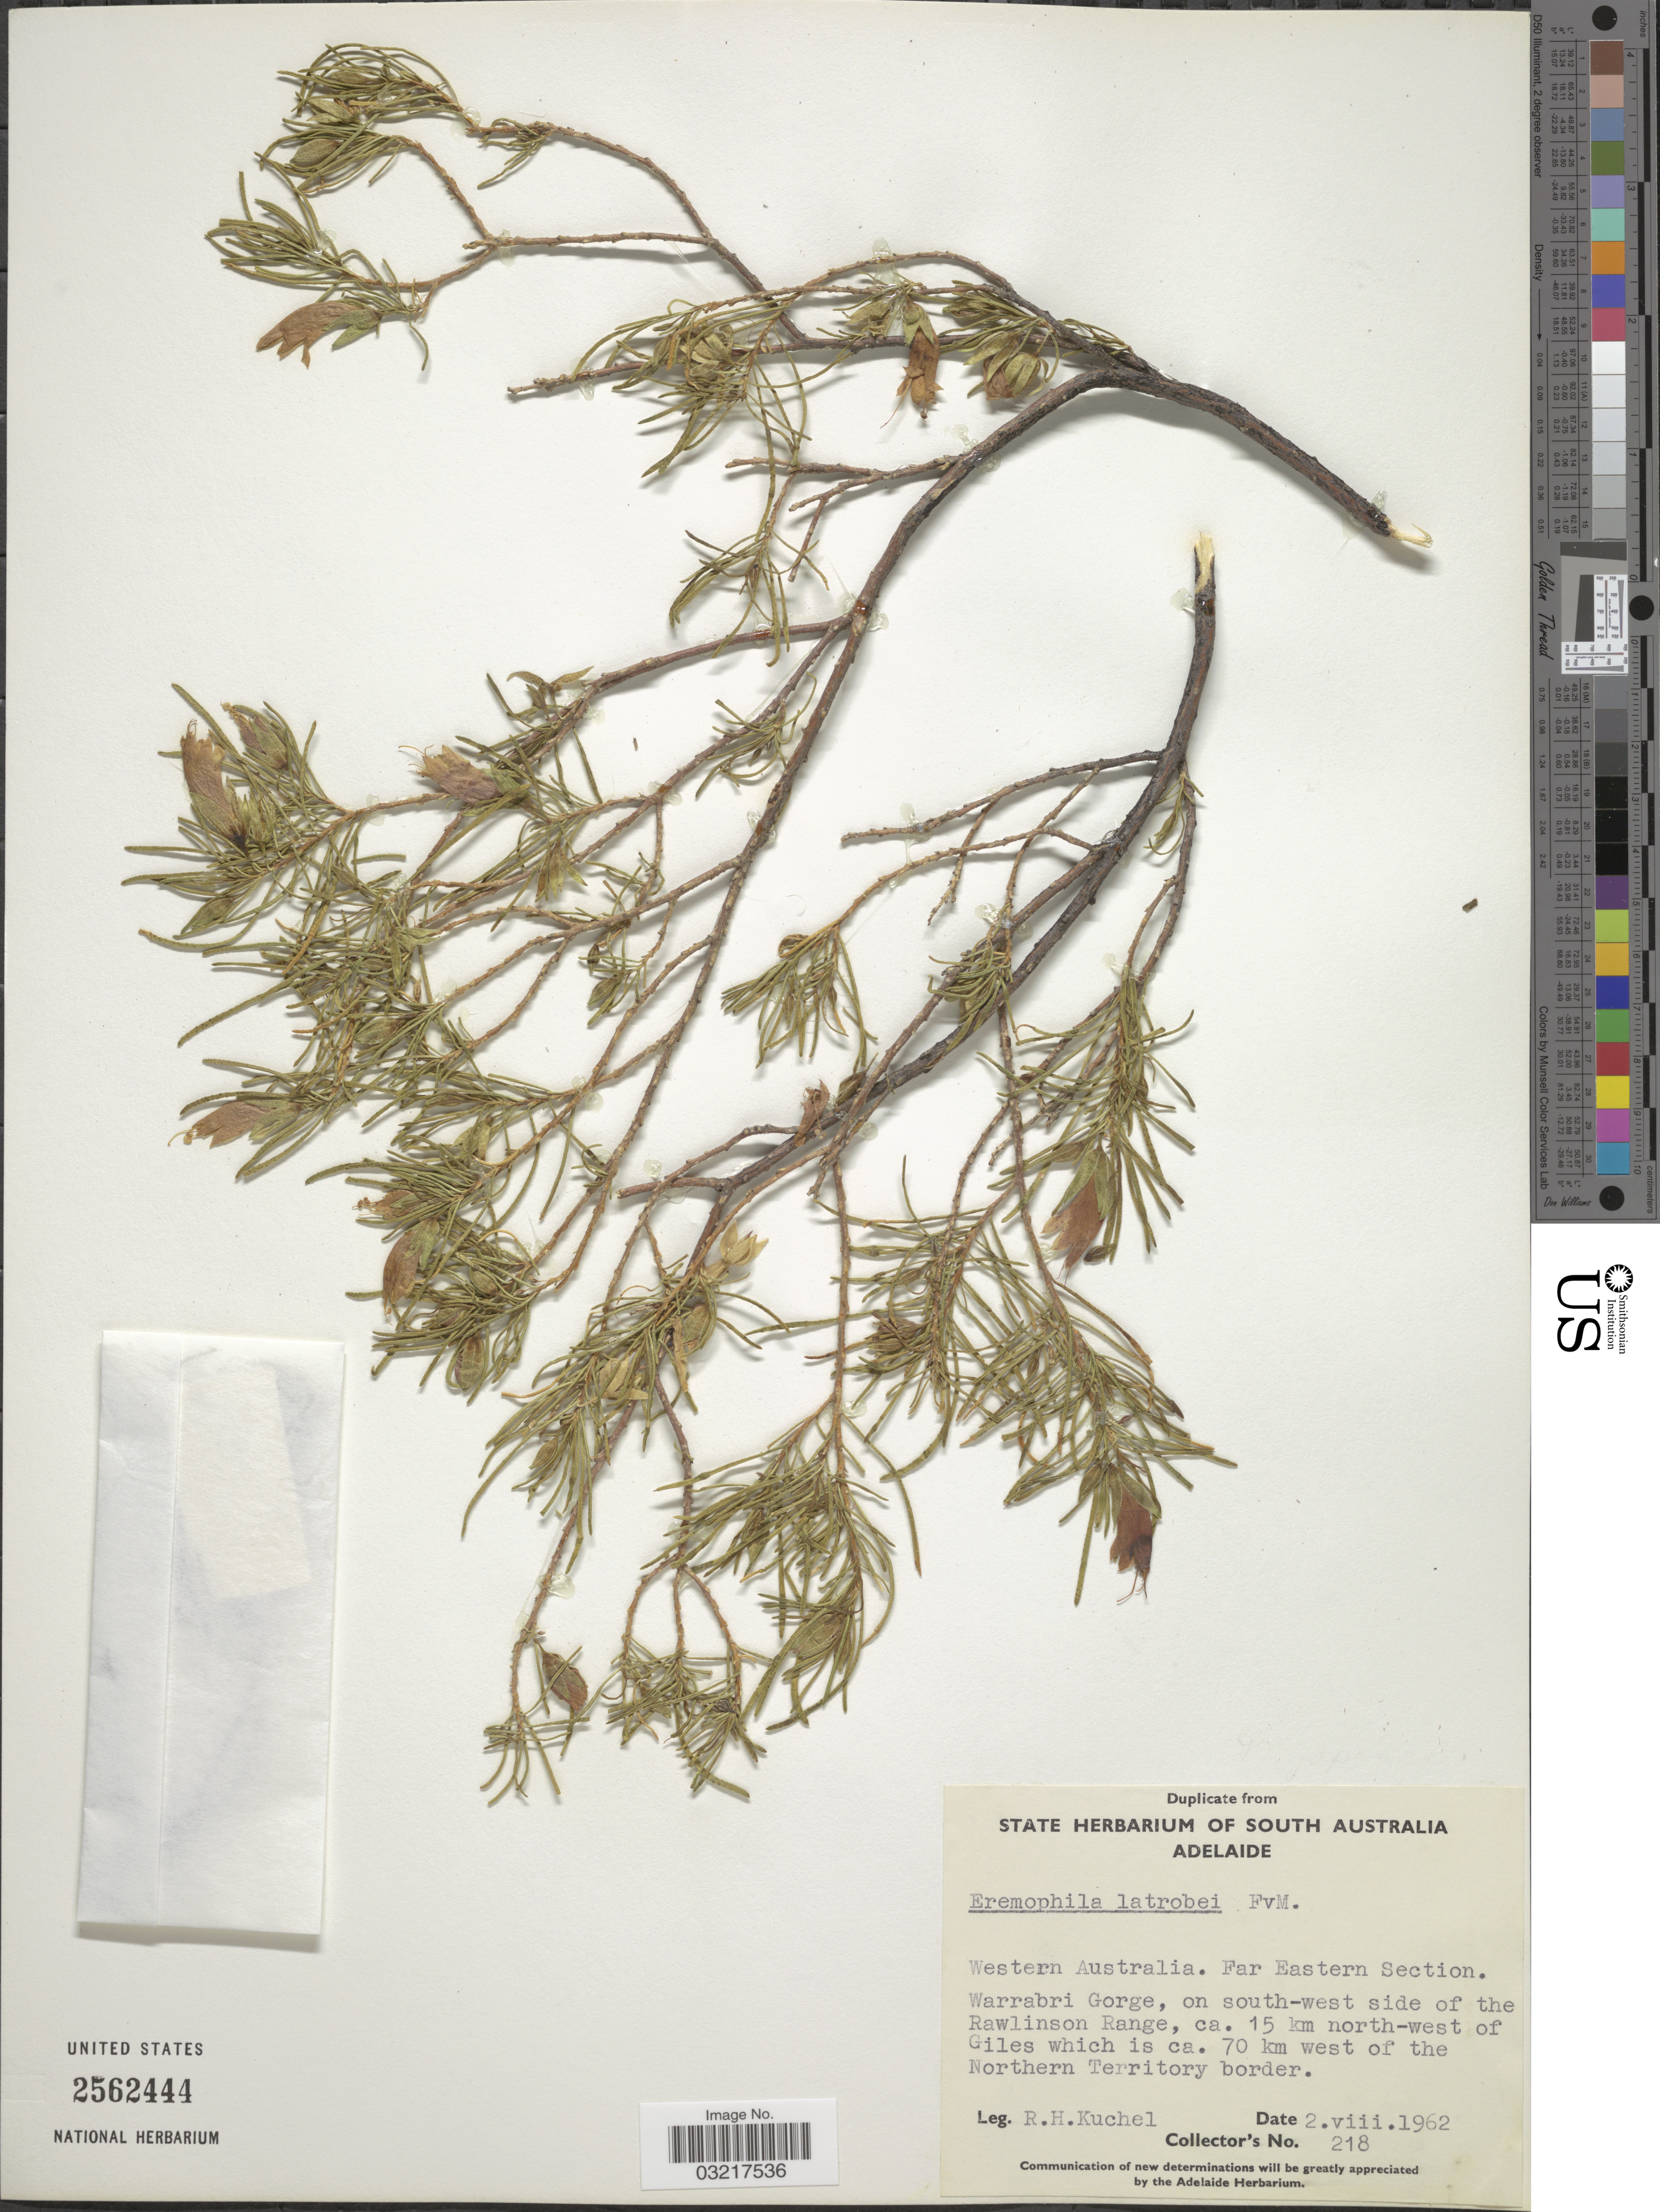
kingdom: Plantae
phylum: Tracheophyta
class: Magnoliopsida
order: Lamiales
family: Scrophulariaceae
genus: Eremophila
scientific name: Eremophila latrobei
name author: F. Muell.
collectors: R. Kuchel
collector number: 218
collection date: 1962-08-02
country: Australia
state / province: Western Australia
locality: Far Eastern Section. Warrabri Gorge, on south-west side of the Rawlinson Range, ca. 15 km north-west of Giles which is ca. 70 km west of the Northern Territory border.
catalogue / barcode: US 2562444